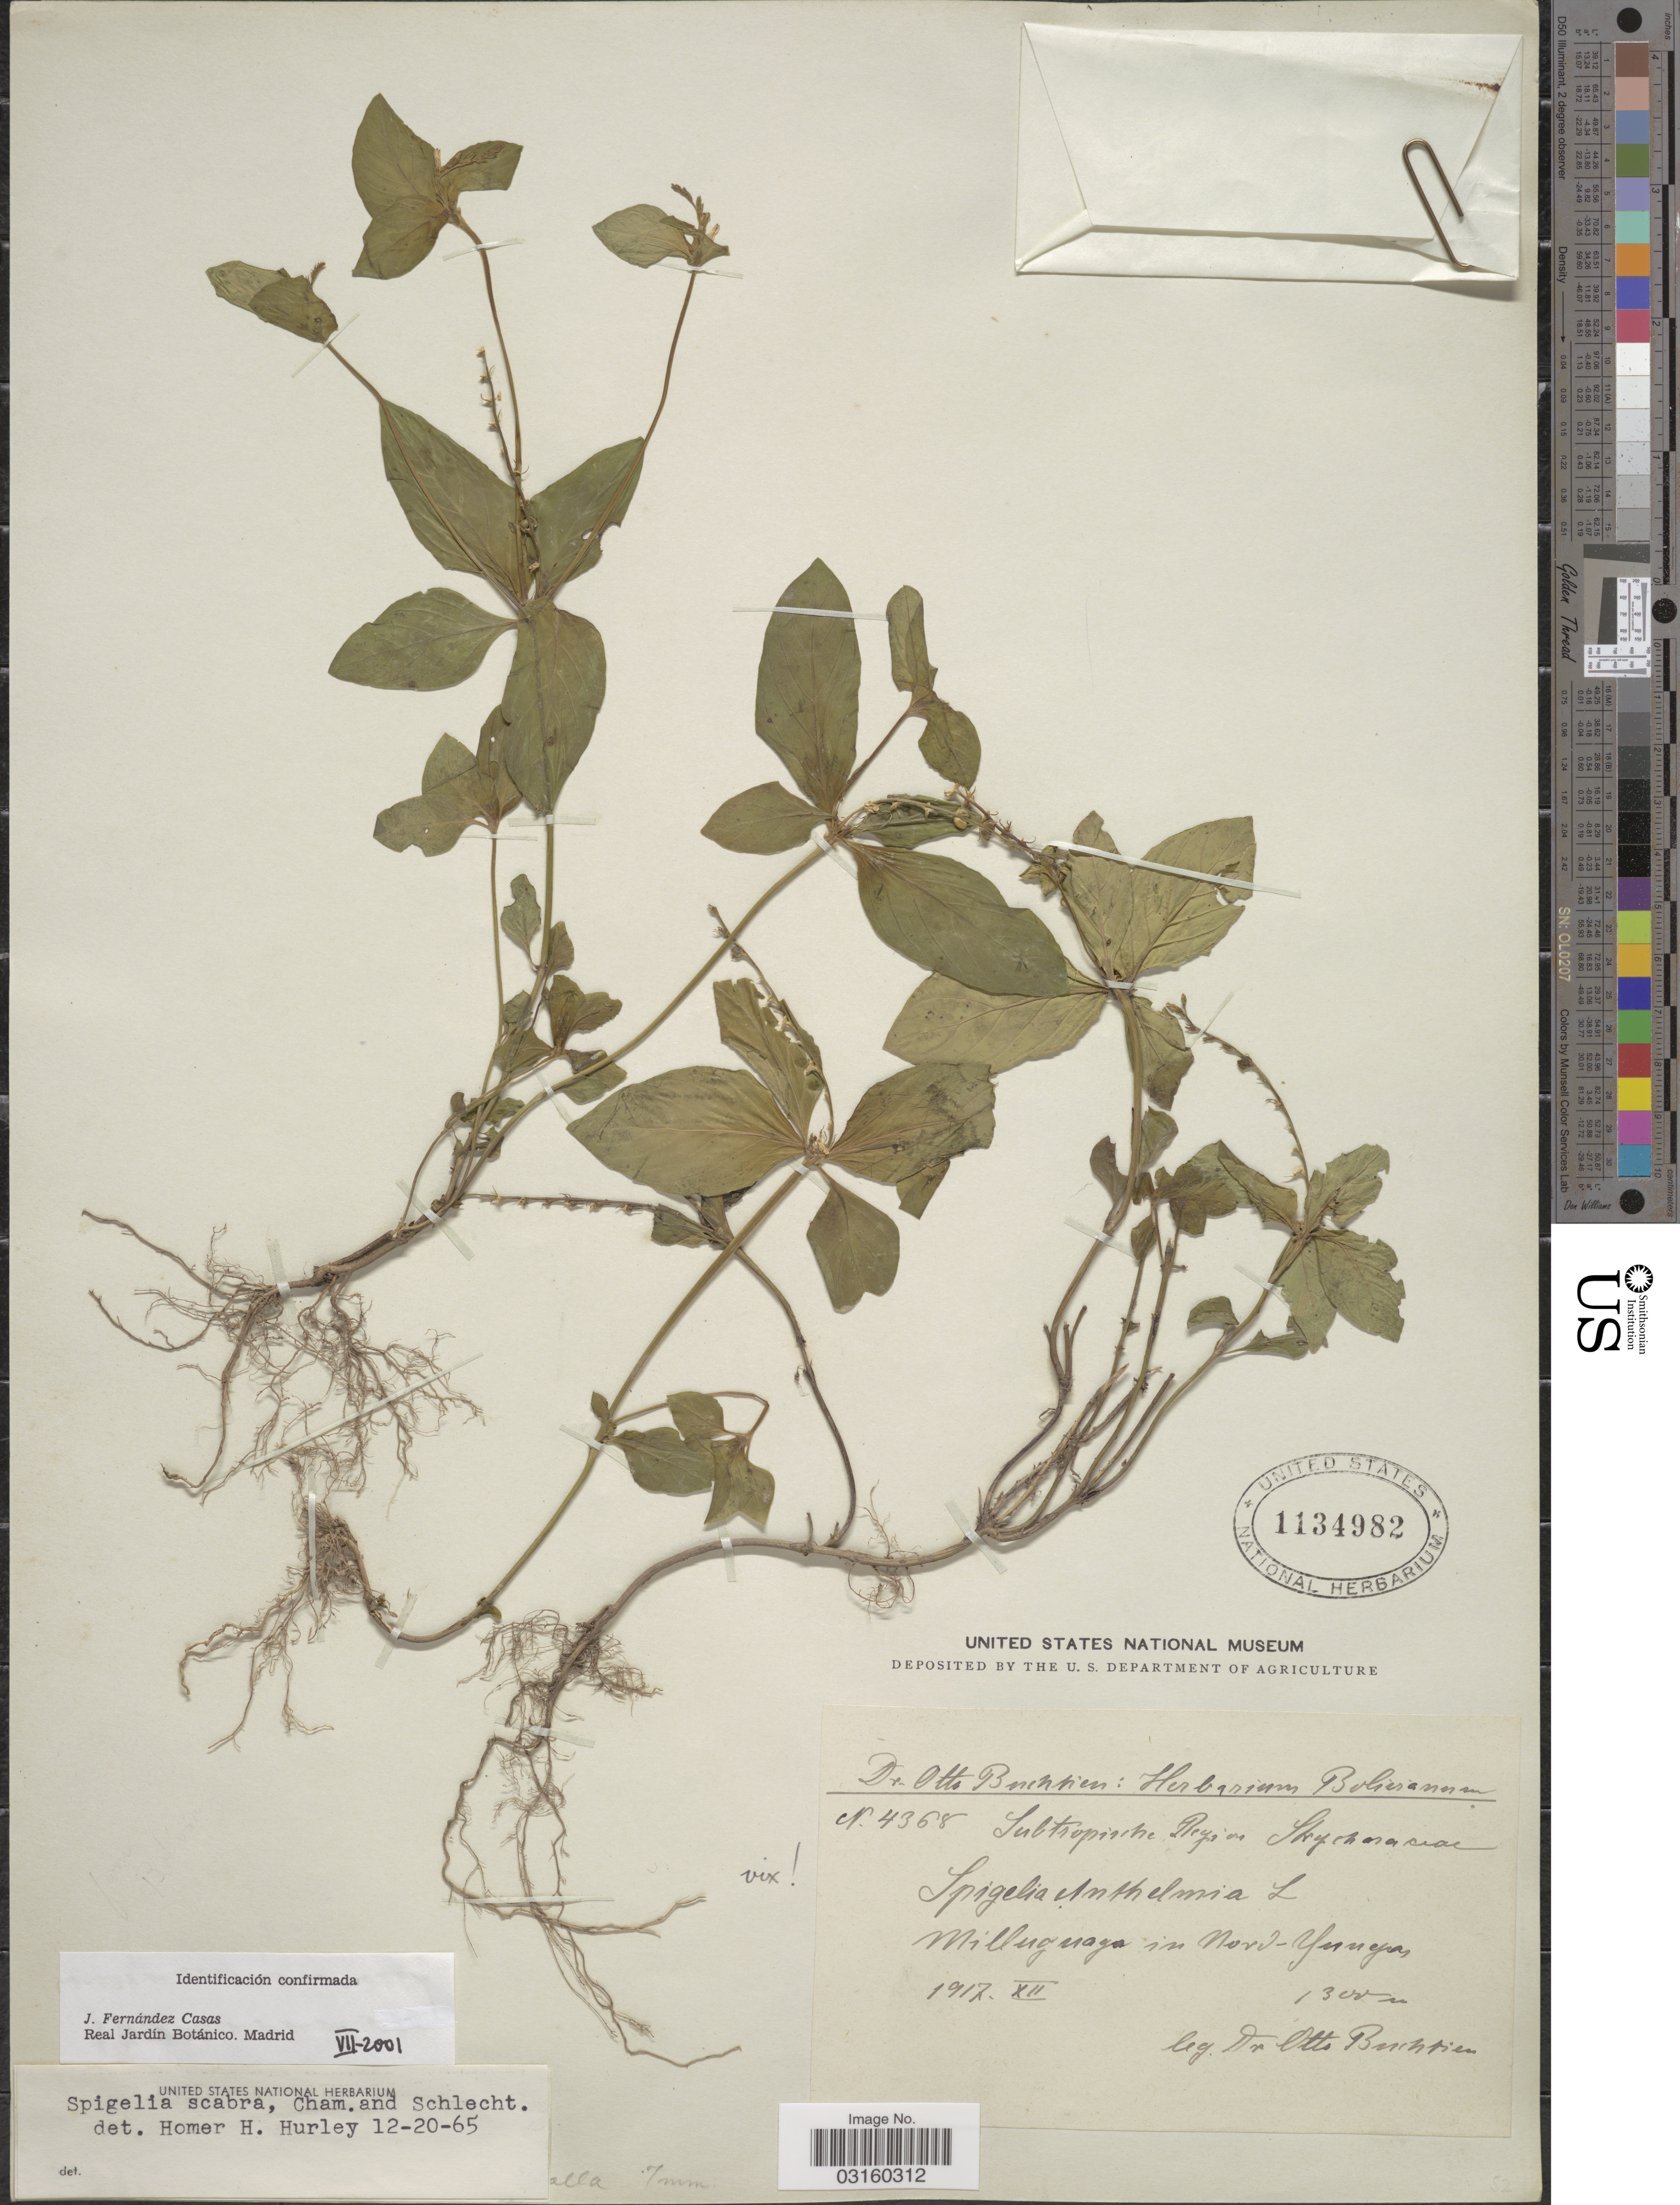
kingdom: Plantae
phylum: Tracheophyta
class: Magnoliopsida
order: Gentianales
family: Loganiaceae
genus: Spigelia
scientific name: Spigelia scabra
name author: Cham. & Schltdl.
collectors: O. Buchtien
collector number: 4368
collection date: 1917-12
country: Bolivia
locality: Milluguaya in Nord-Yungas.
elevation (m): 1300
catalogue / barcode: US 1134982